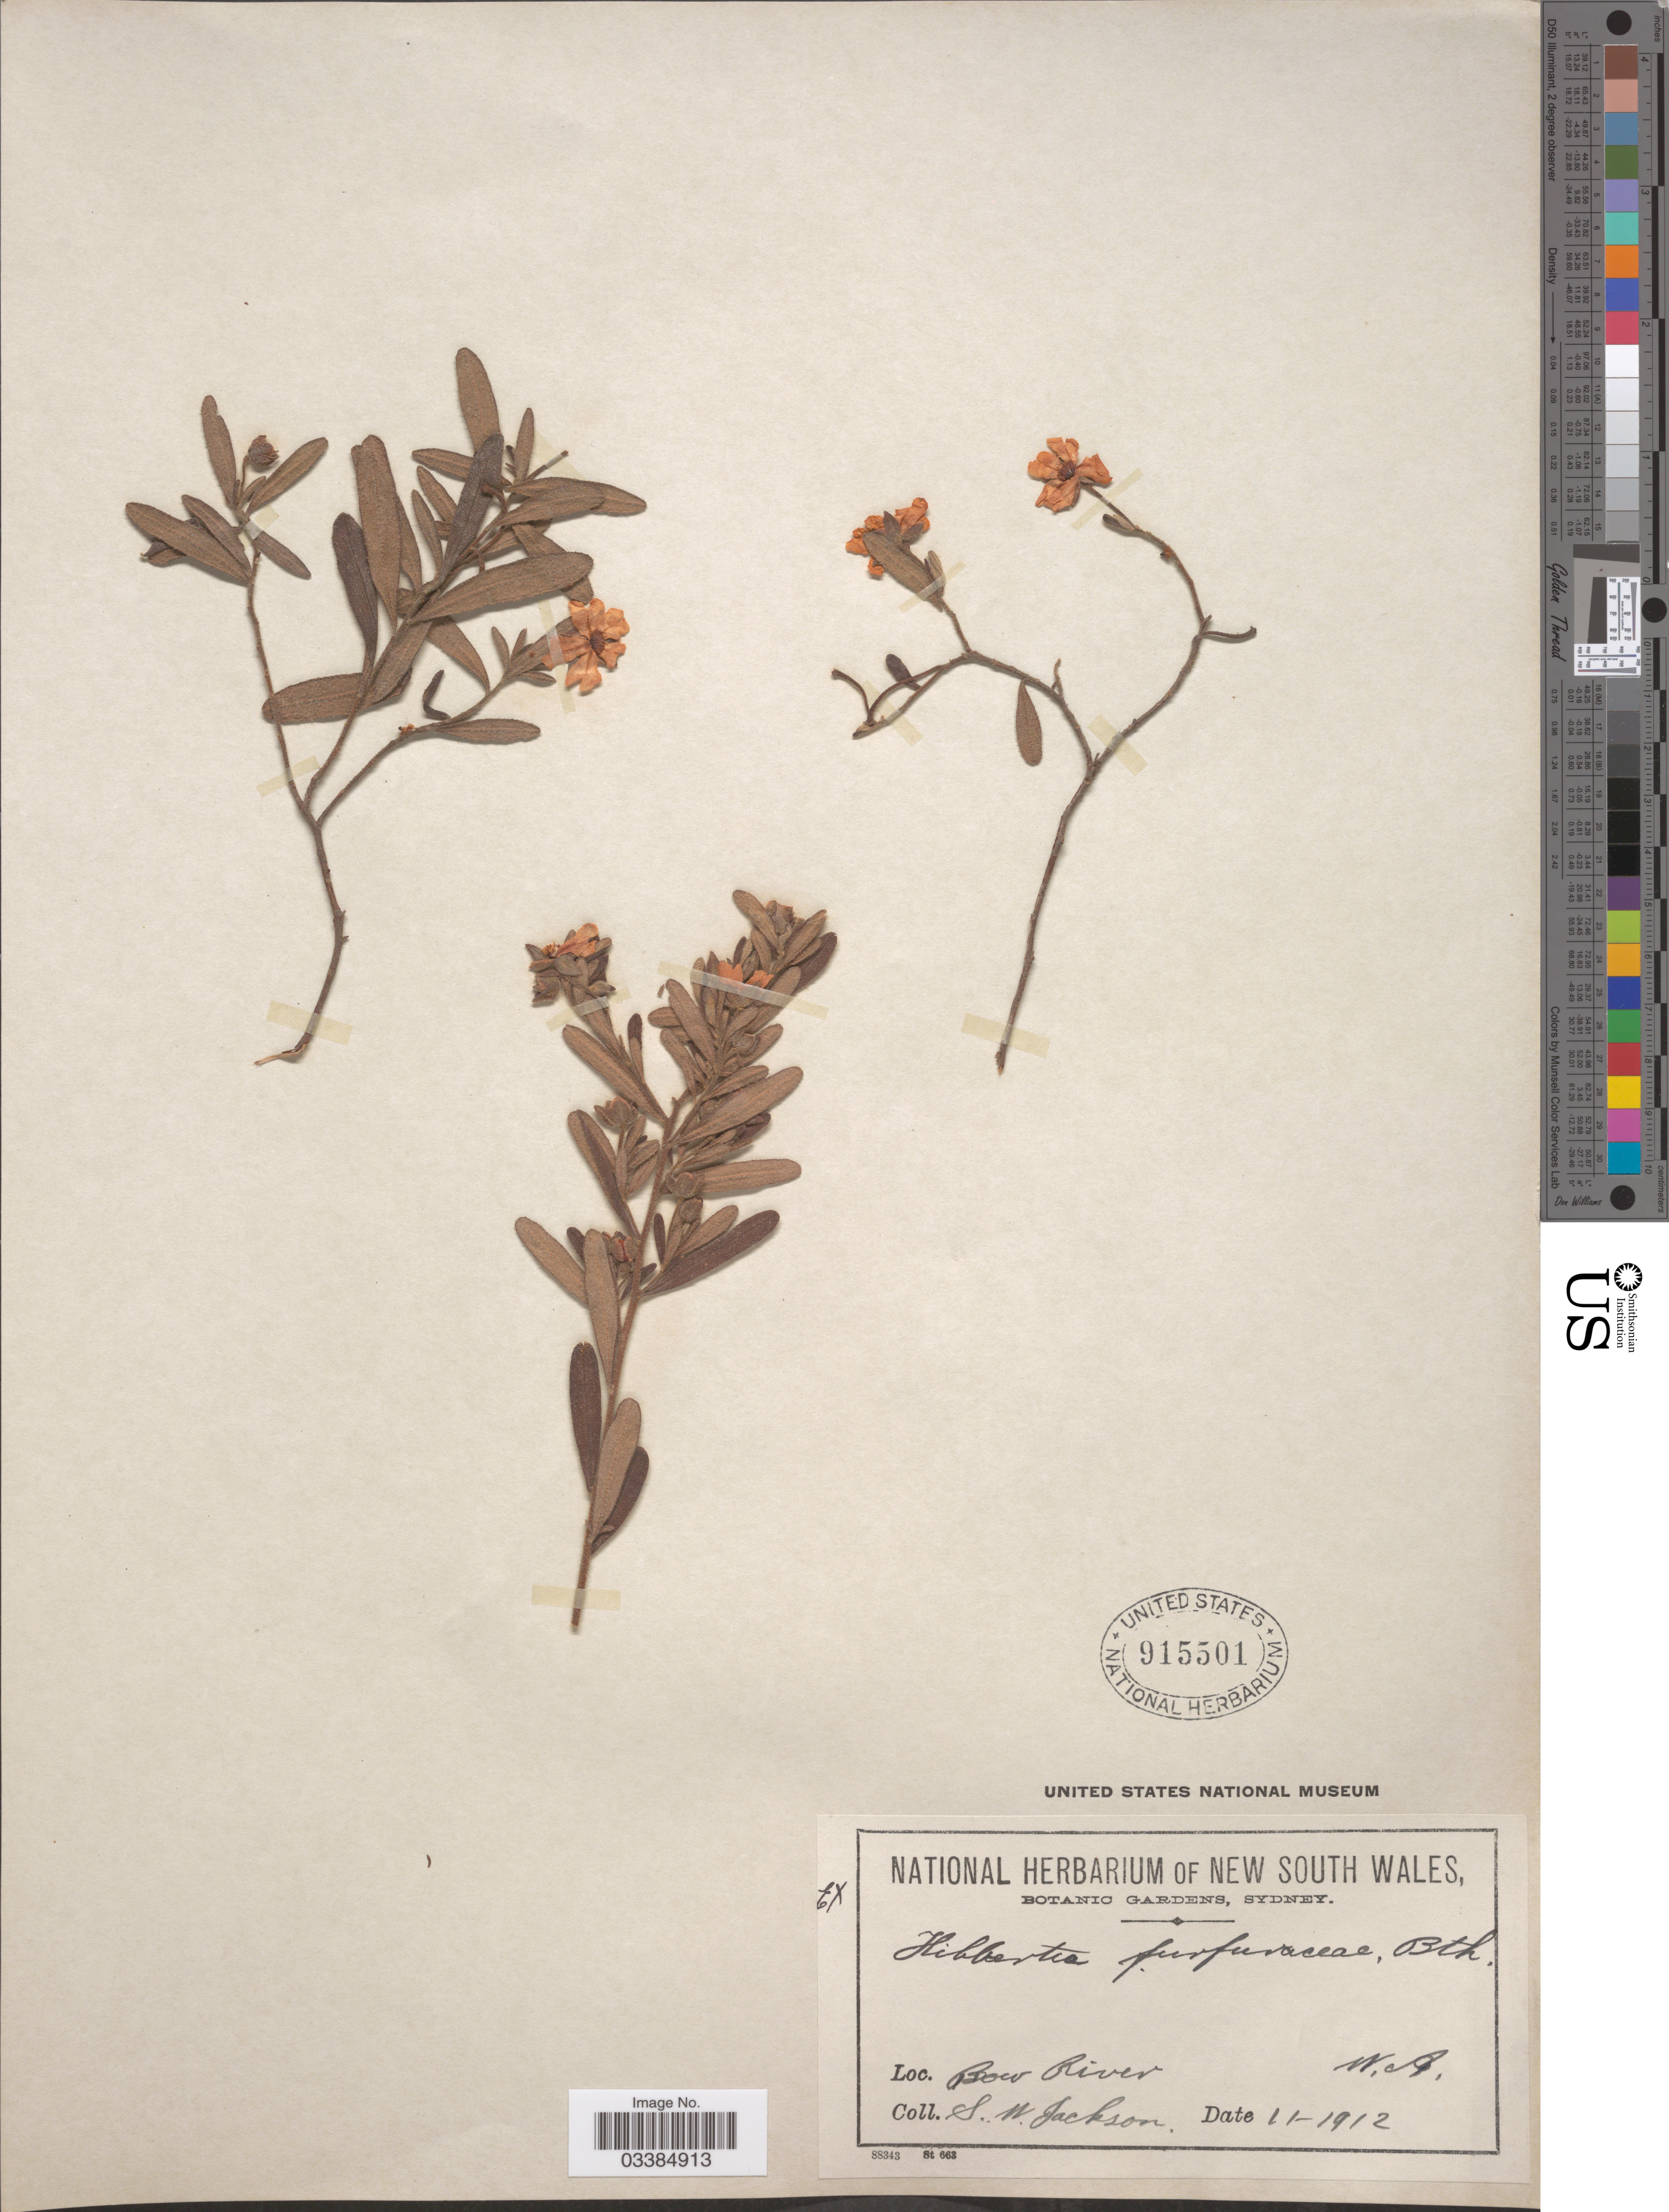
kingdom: Plantae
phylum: Tracheophyta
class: Magnoliopsida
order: Dilleniales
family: Dilleniaceae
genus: Hibbertia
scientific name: Hibbertia furfuracea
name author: Benth.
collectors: Jackson, S. W.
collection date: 1912-11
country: Australia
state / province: Western Australia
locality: Bow River.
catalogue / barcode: US 915501